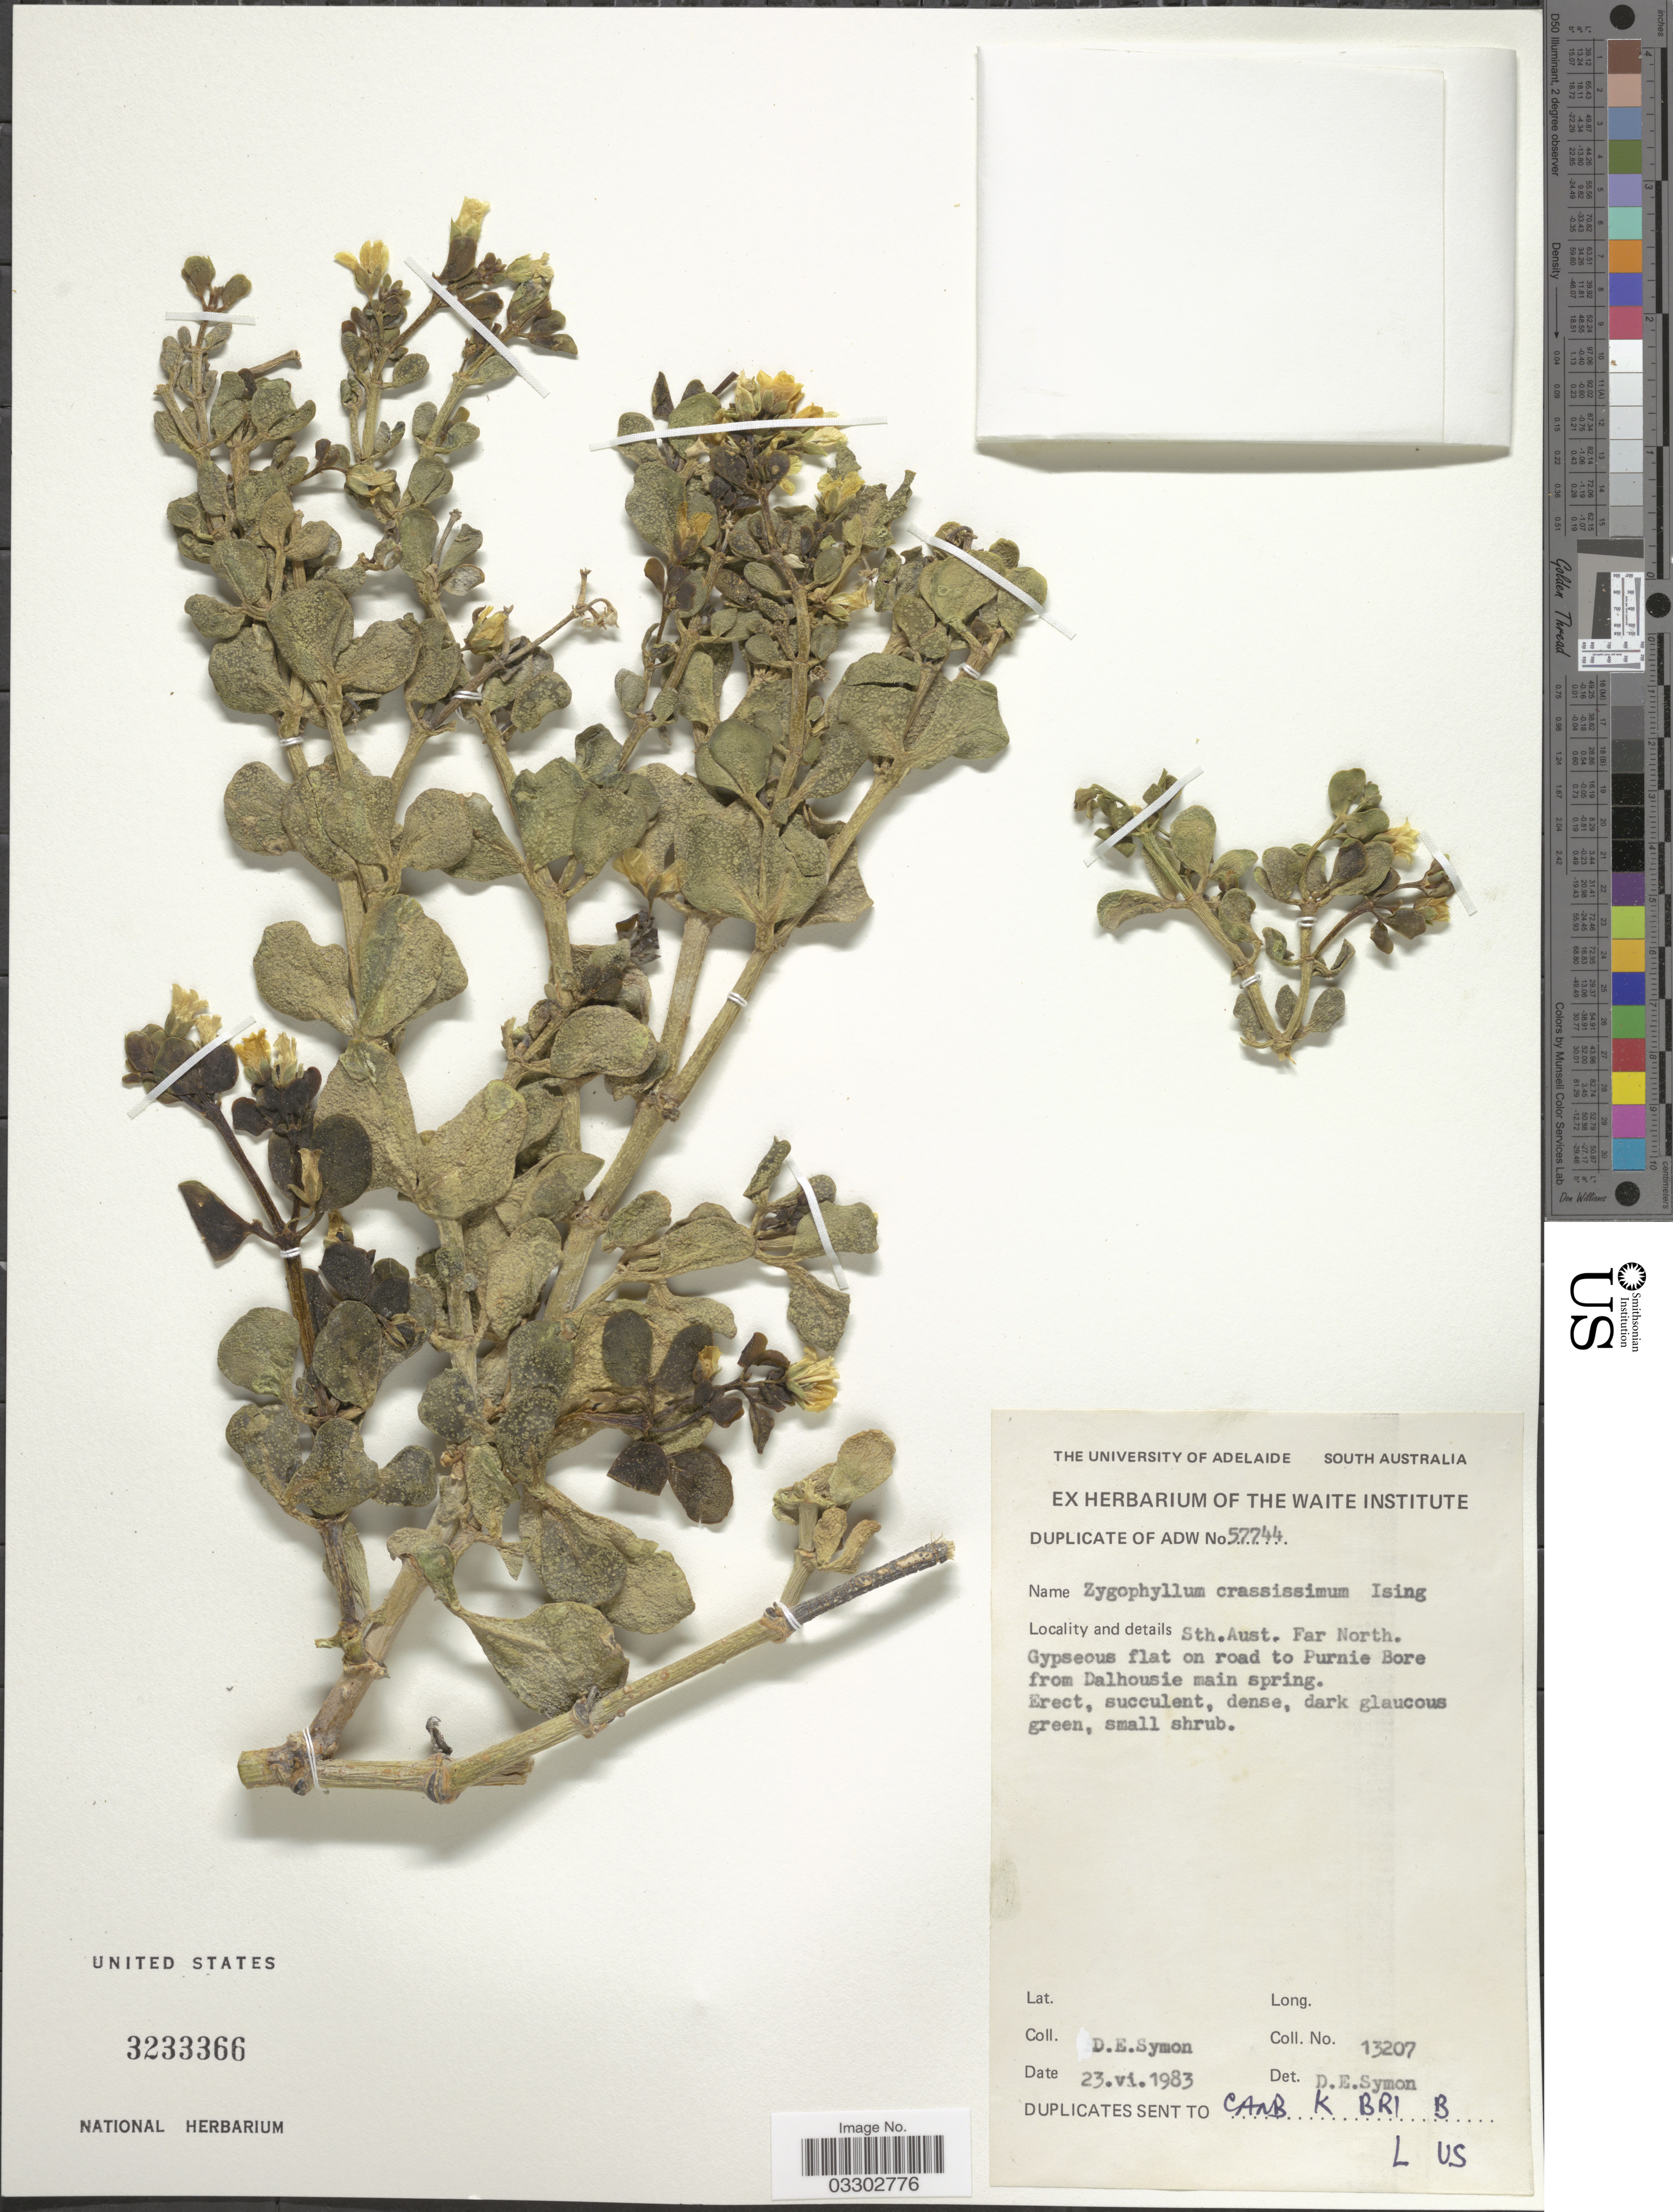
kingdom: Plantae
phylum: Tracheophyta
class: Magnoliopsida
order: Zygophyllales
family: Zygophyllaceae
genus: Roepera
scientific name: Roepera crassissima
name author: (Ising) Beier & Thulin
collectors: D. Symon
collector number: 13207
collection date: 1983-06-23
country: Australia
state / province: South Australia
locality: Far North. Gypseous flat on road to Purnie Bore from Dalhousie main spring.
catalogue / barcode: US 3233366